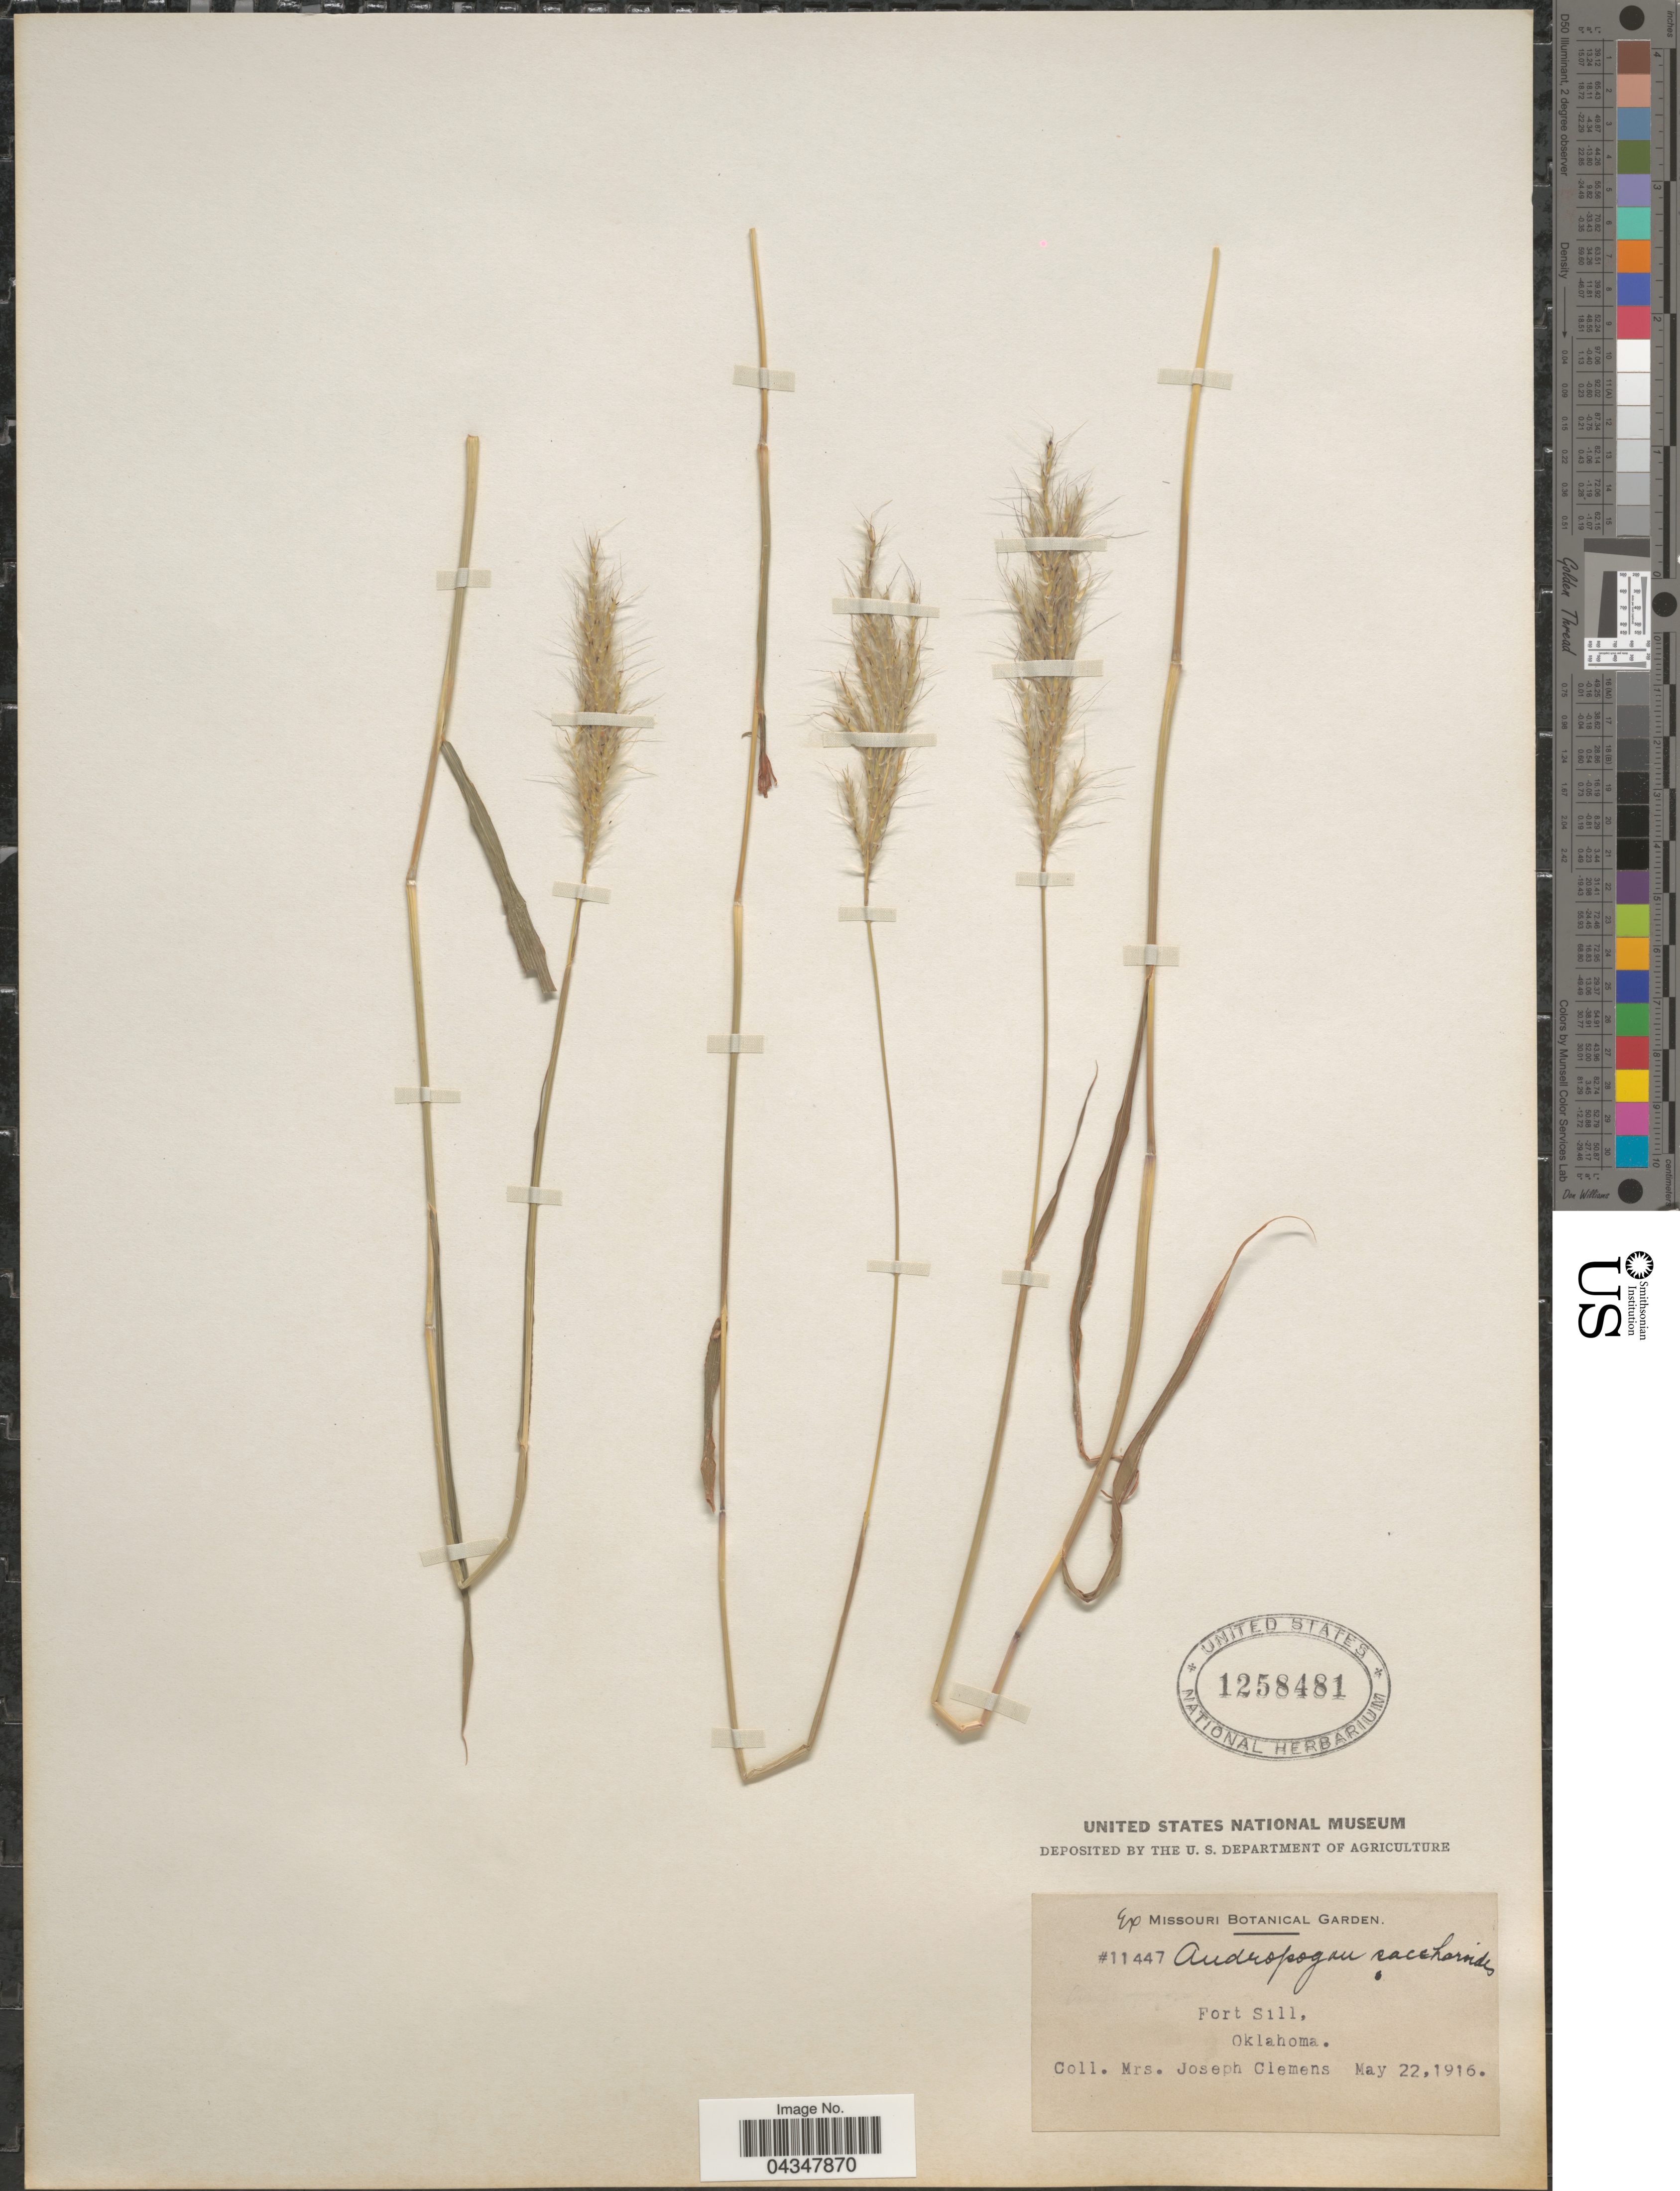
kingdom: Plantae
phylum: Tracheophyta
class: Liliopsida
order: Poales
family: Poaceae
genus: Bothriochloa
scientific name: Bothriochloa saccharoides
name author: (Sw.) Rydb.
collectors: J. Clemens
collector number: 11447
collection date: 1916-05-22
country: United States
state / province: Oklahoma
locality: Fort Still.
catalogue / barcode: US 1258481